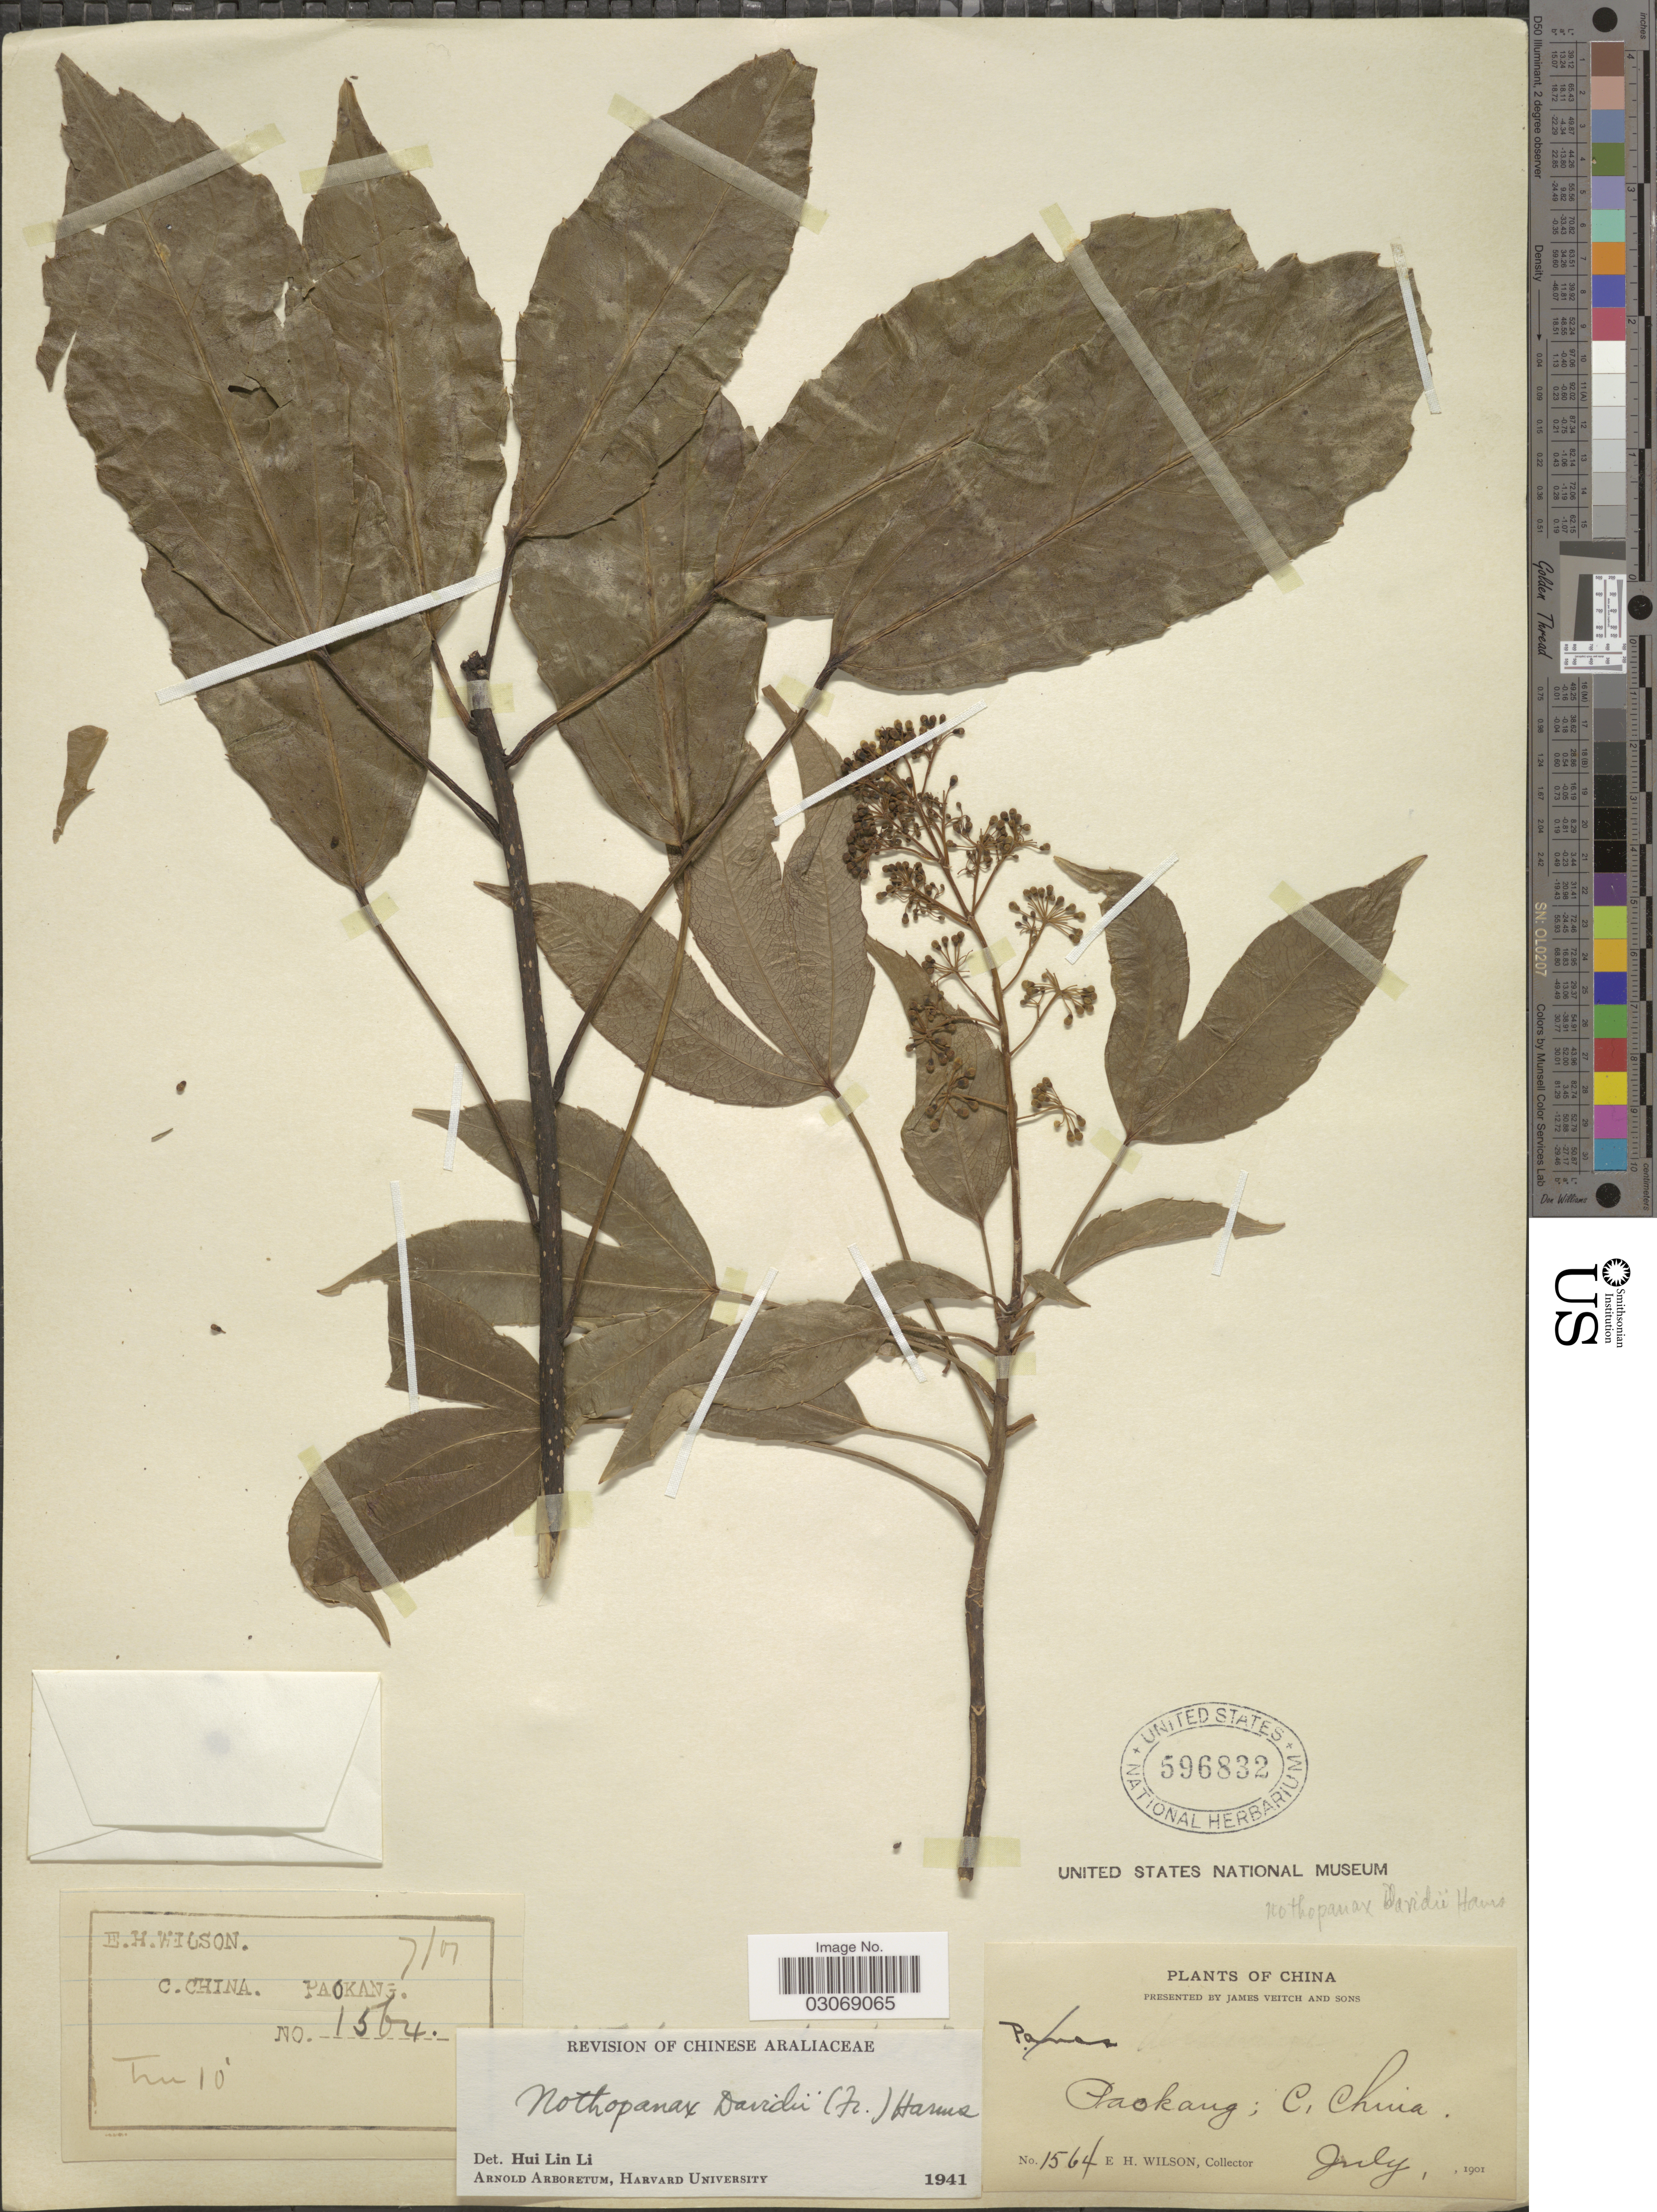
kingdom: Plantae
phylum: Tracheophyta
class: Magnoliopsida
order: Apiales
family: Araliaceae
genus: Nothopanax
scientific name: Nothopanax davidii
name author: (Franch.) Harms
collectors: E. Wilson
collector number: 1564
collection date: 1901-07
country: China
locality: C. China. Paokang.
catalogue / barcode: US 596832